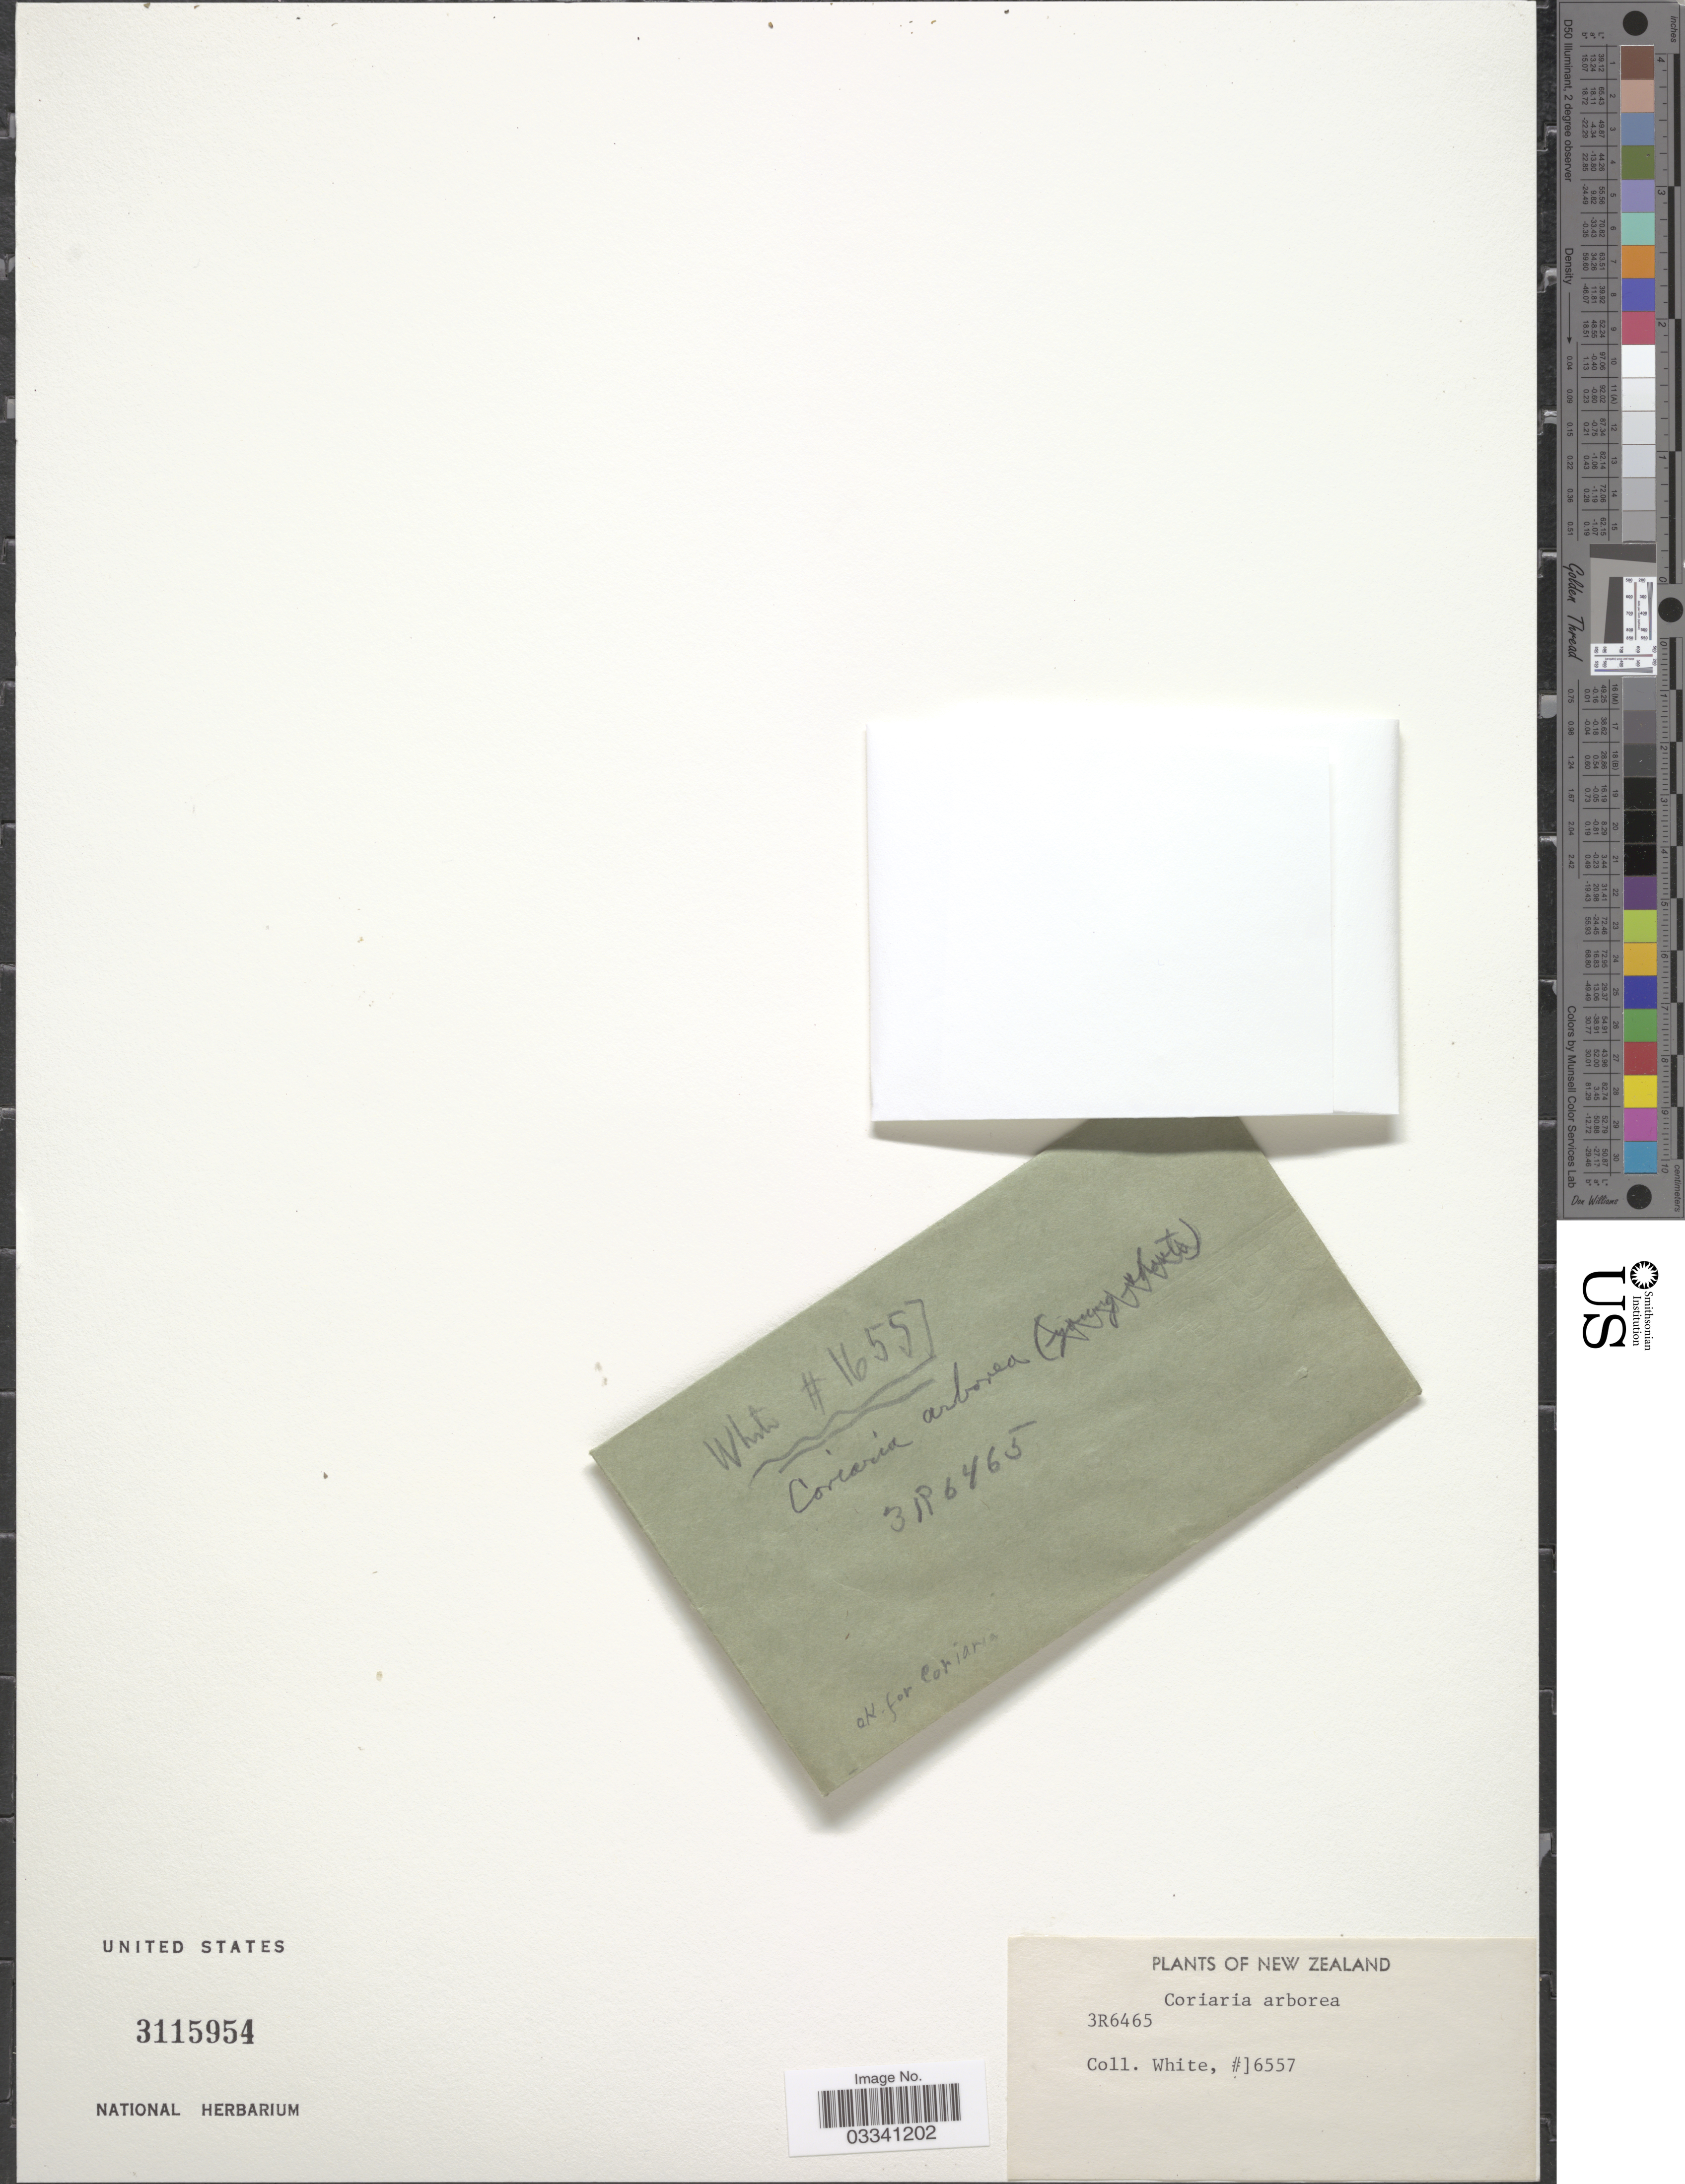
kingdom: Plantae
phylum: Tracheophyta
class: Magnoliopsida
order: Cucurbitales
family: Coriariaceae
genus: Coriaria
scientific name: Coriaria ruscifolia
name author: L.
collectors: O. E. White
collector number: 16557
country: New Zealand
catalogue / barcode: US 3115954